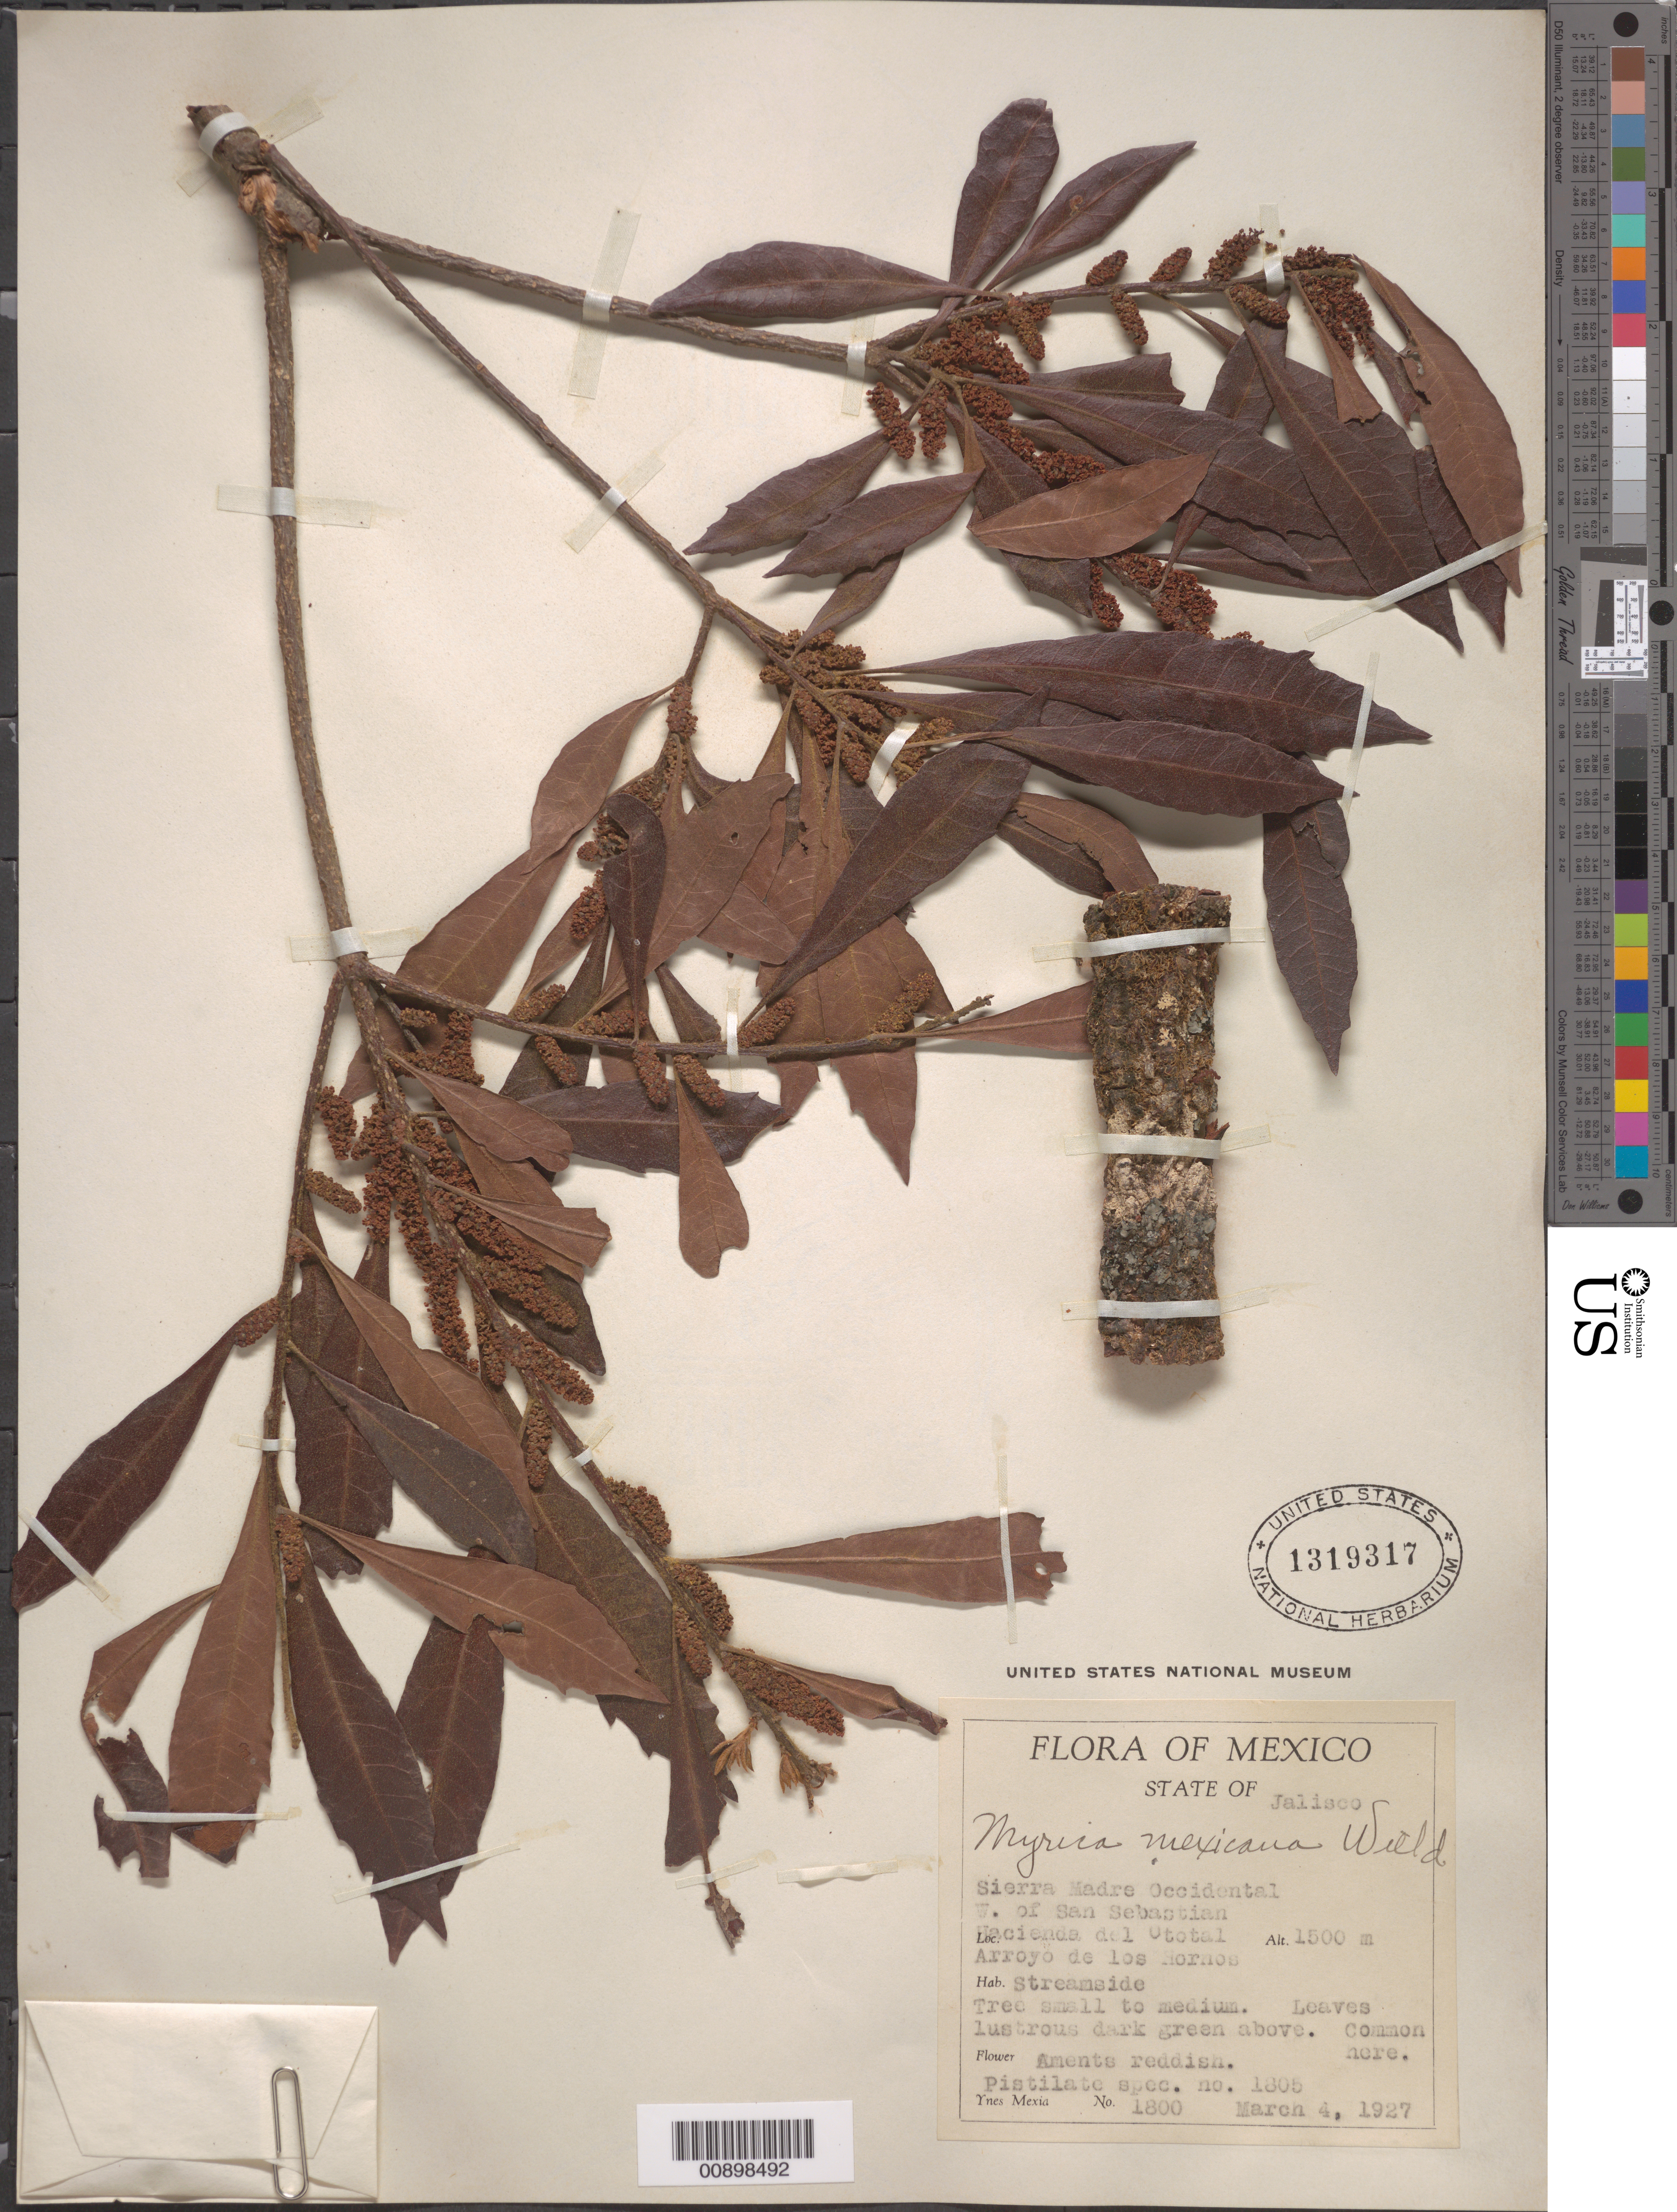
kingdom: Plantae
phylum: Tracheophyta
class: Magnoliopsida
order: Fagales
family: Myricaceae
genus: Myrica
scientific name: Myrica mexicana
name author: Humb. & Bonpl. ex Willd.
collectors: Y. Mexia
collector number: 1800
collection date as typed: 04 Mar 1927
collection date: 1927-03-04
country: Mexico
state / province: Jalisco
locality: Sierra Madre Occidental. W. of San Sebastian, Hacienda del Ototal. Arroyo de los Hornos.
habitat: Streamside.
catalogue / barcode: US 1319317